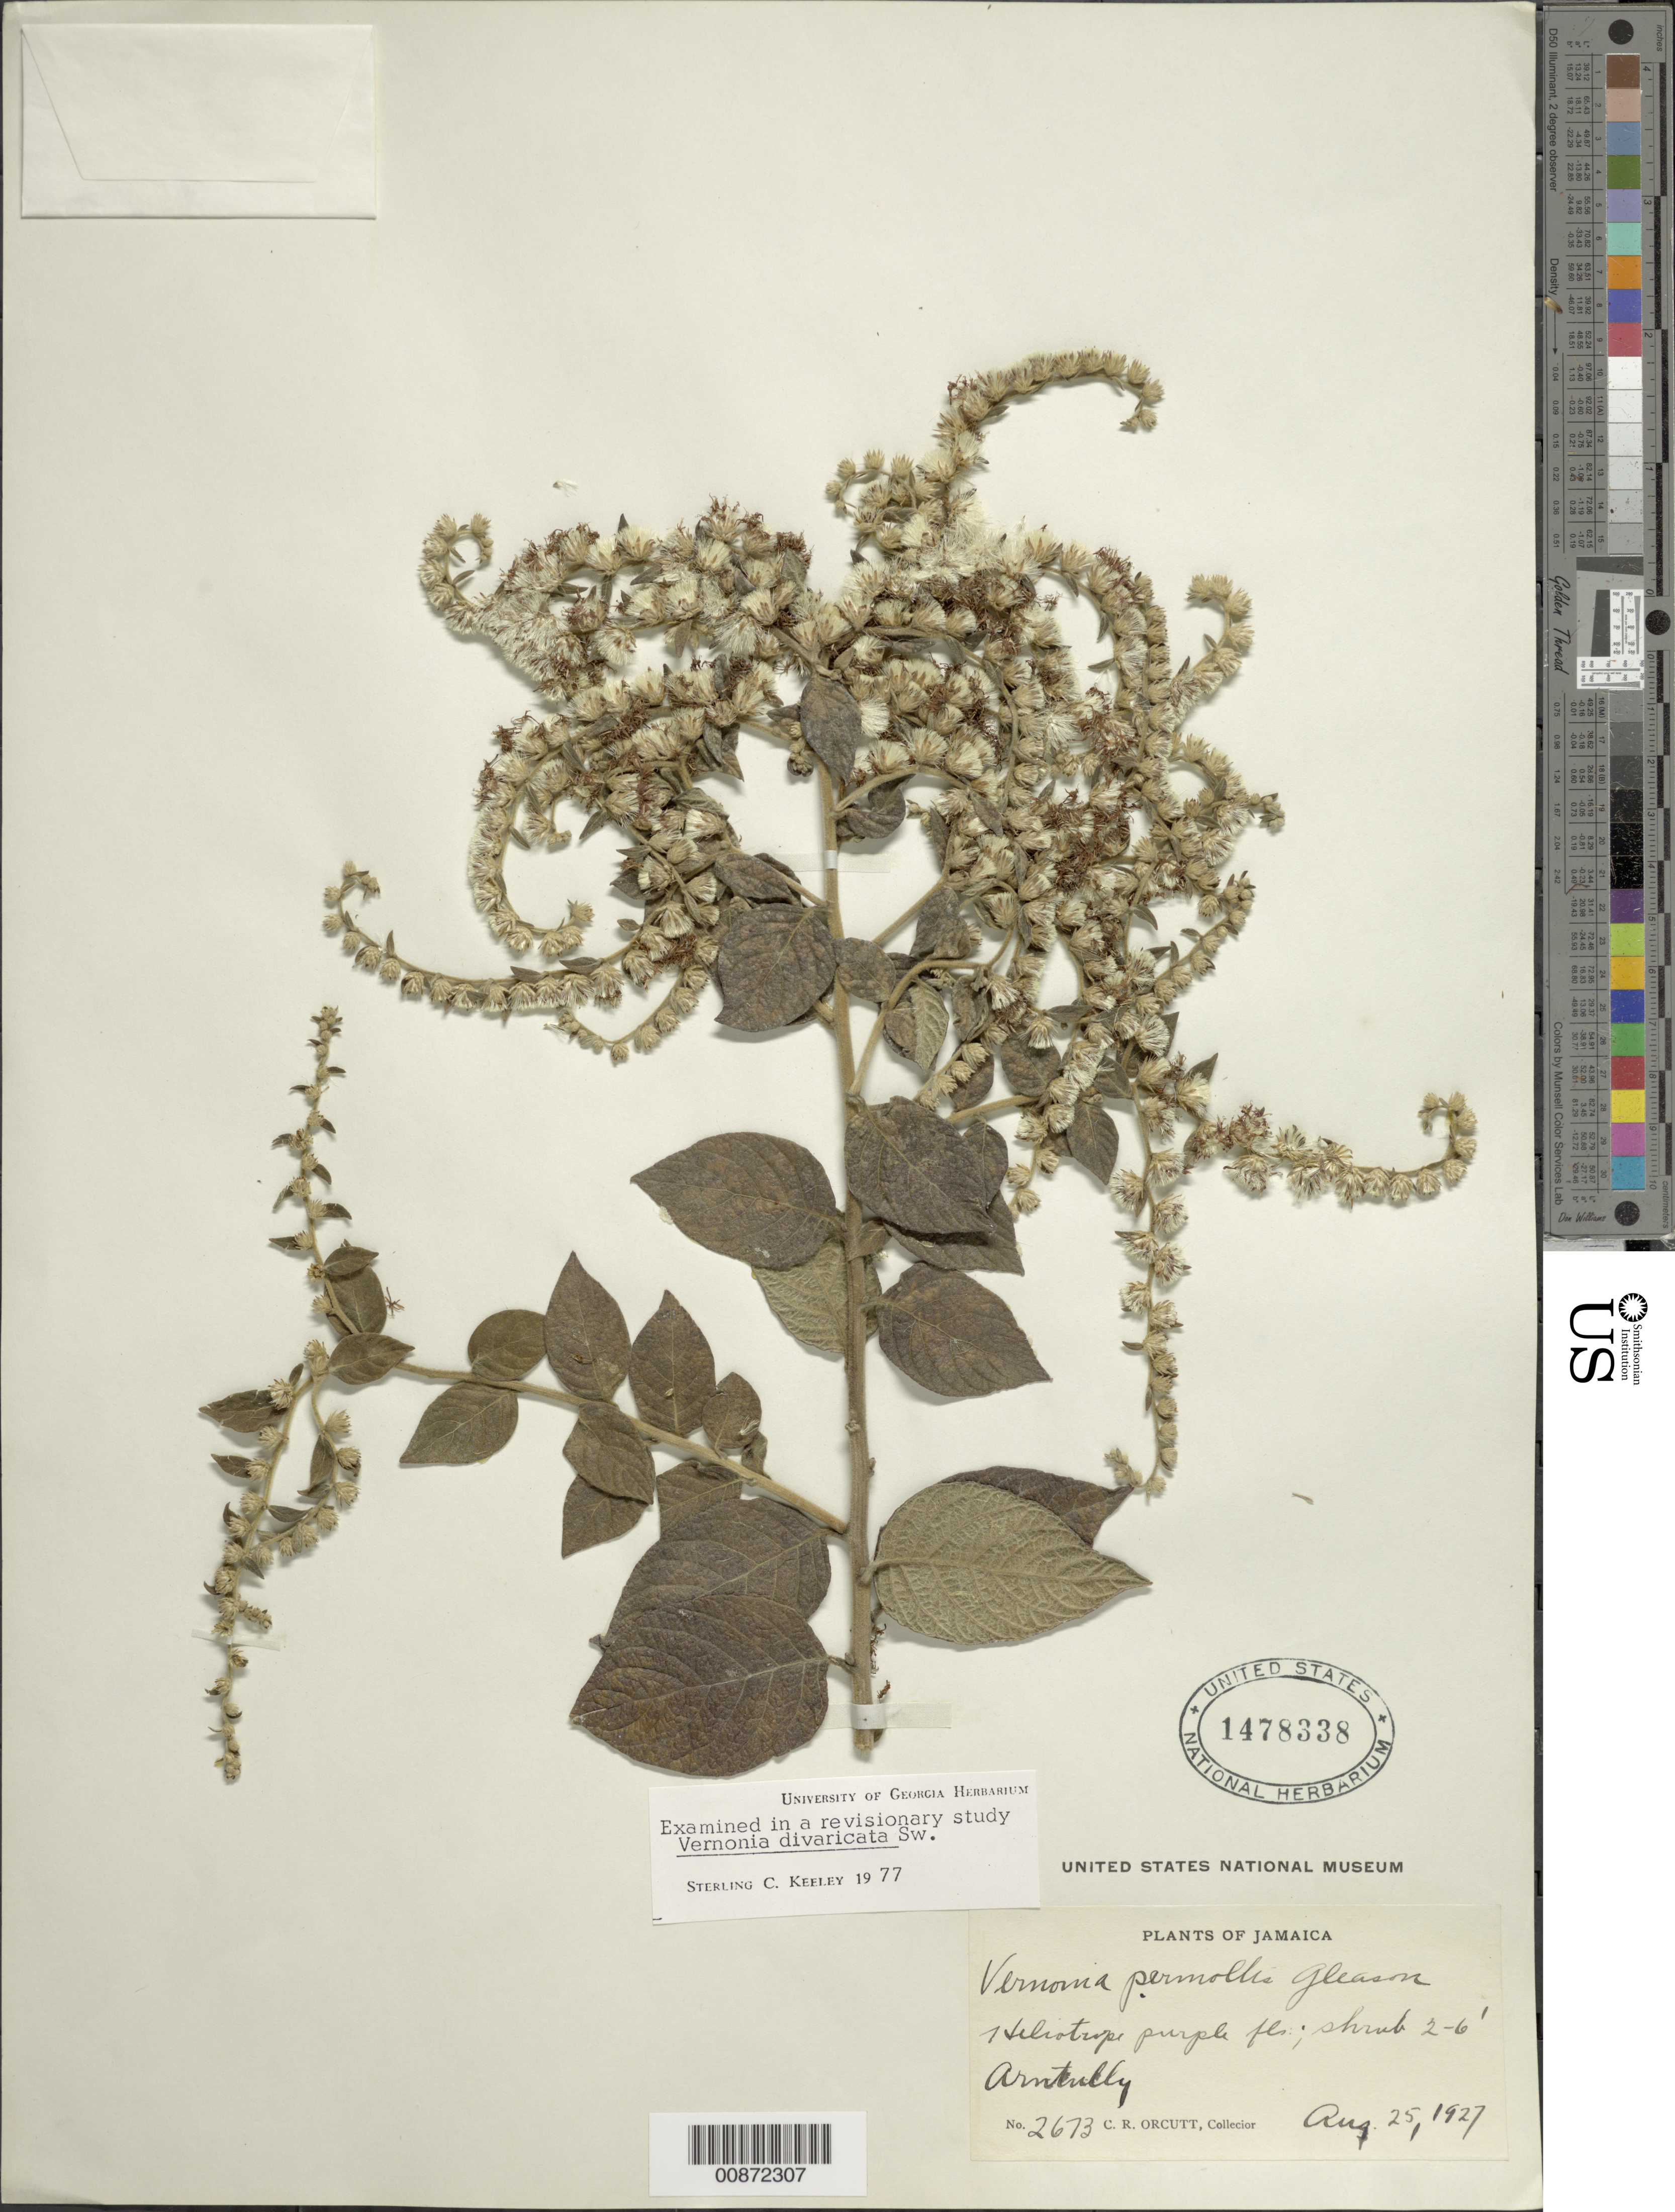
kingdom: Plantae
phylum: Tracheophyta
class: Magnoliopsida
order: Asterales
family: Asteraceae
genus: Lepidaploa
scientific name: Lepidaploa arborescens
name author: (L.) H. Rob.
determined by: Keeley, S. C.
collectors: C. R. Orcutt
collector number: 2673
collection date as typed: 25 Aug 1927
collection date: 1927-08-25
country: Jamaica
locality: Arntully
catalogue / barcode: US 1478338